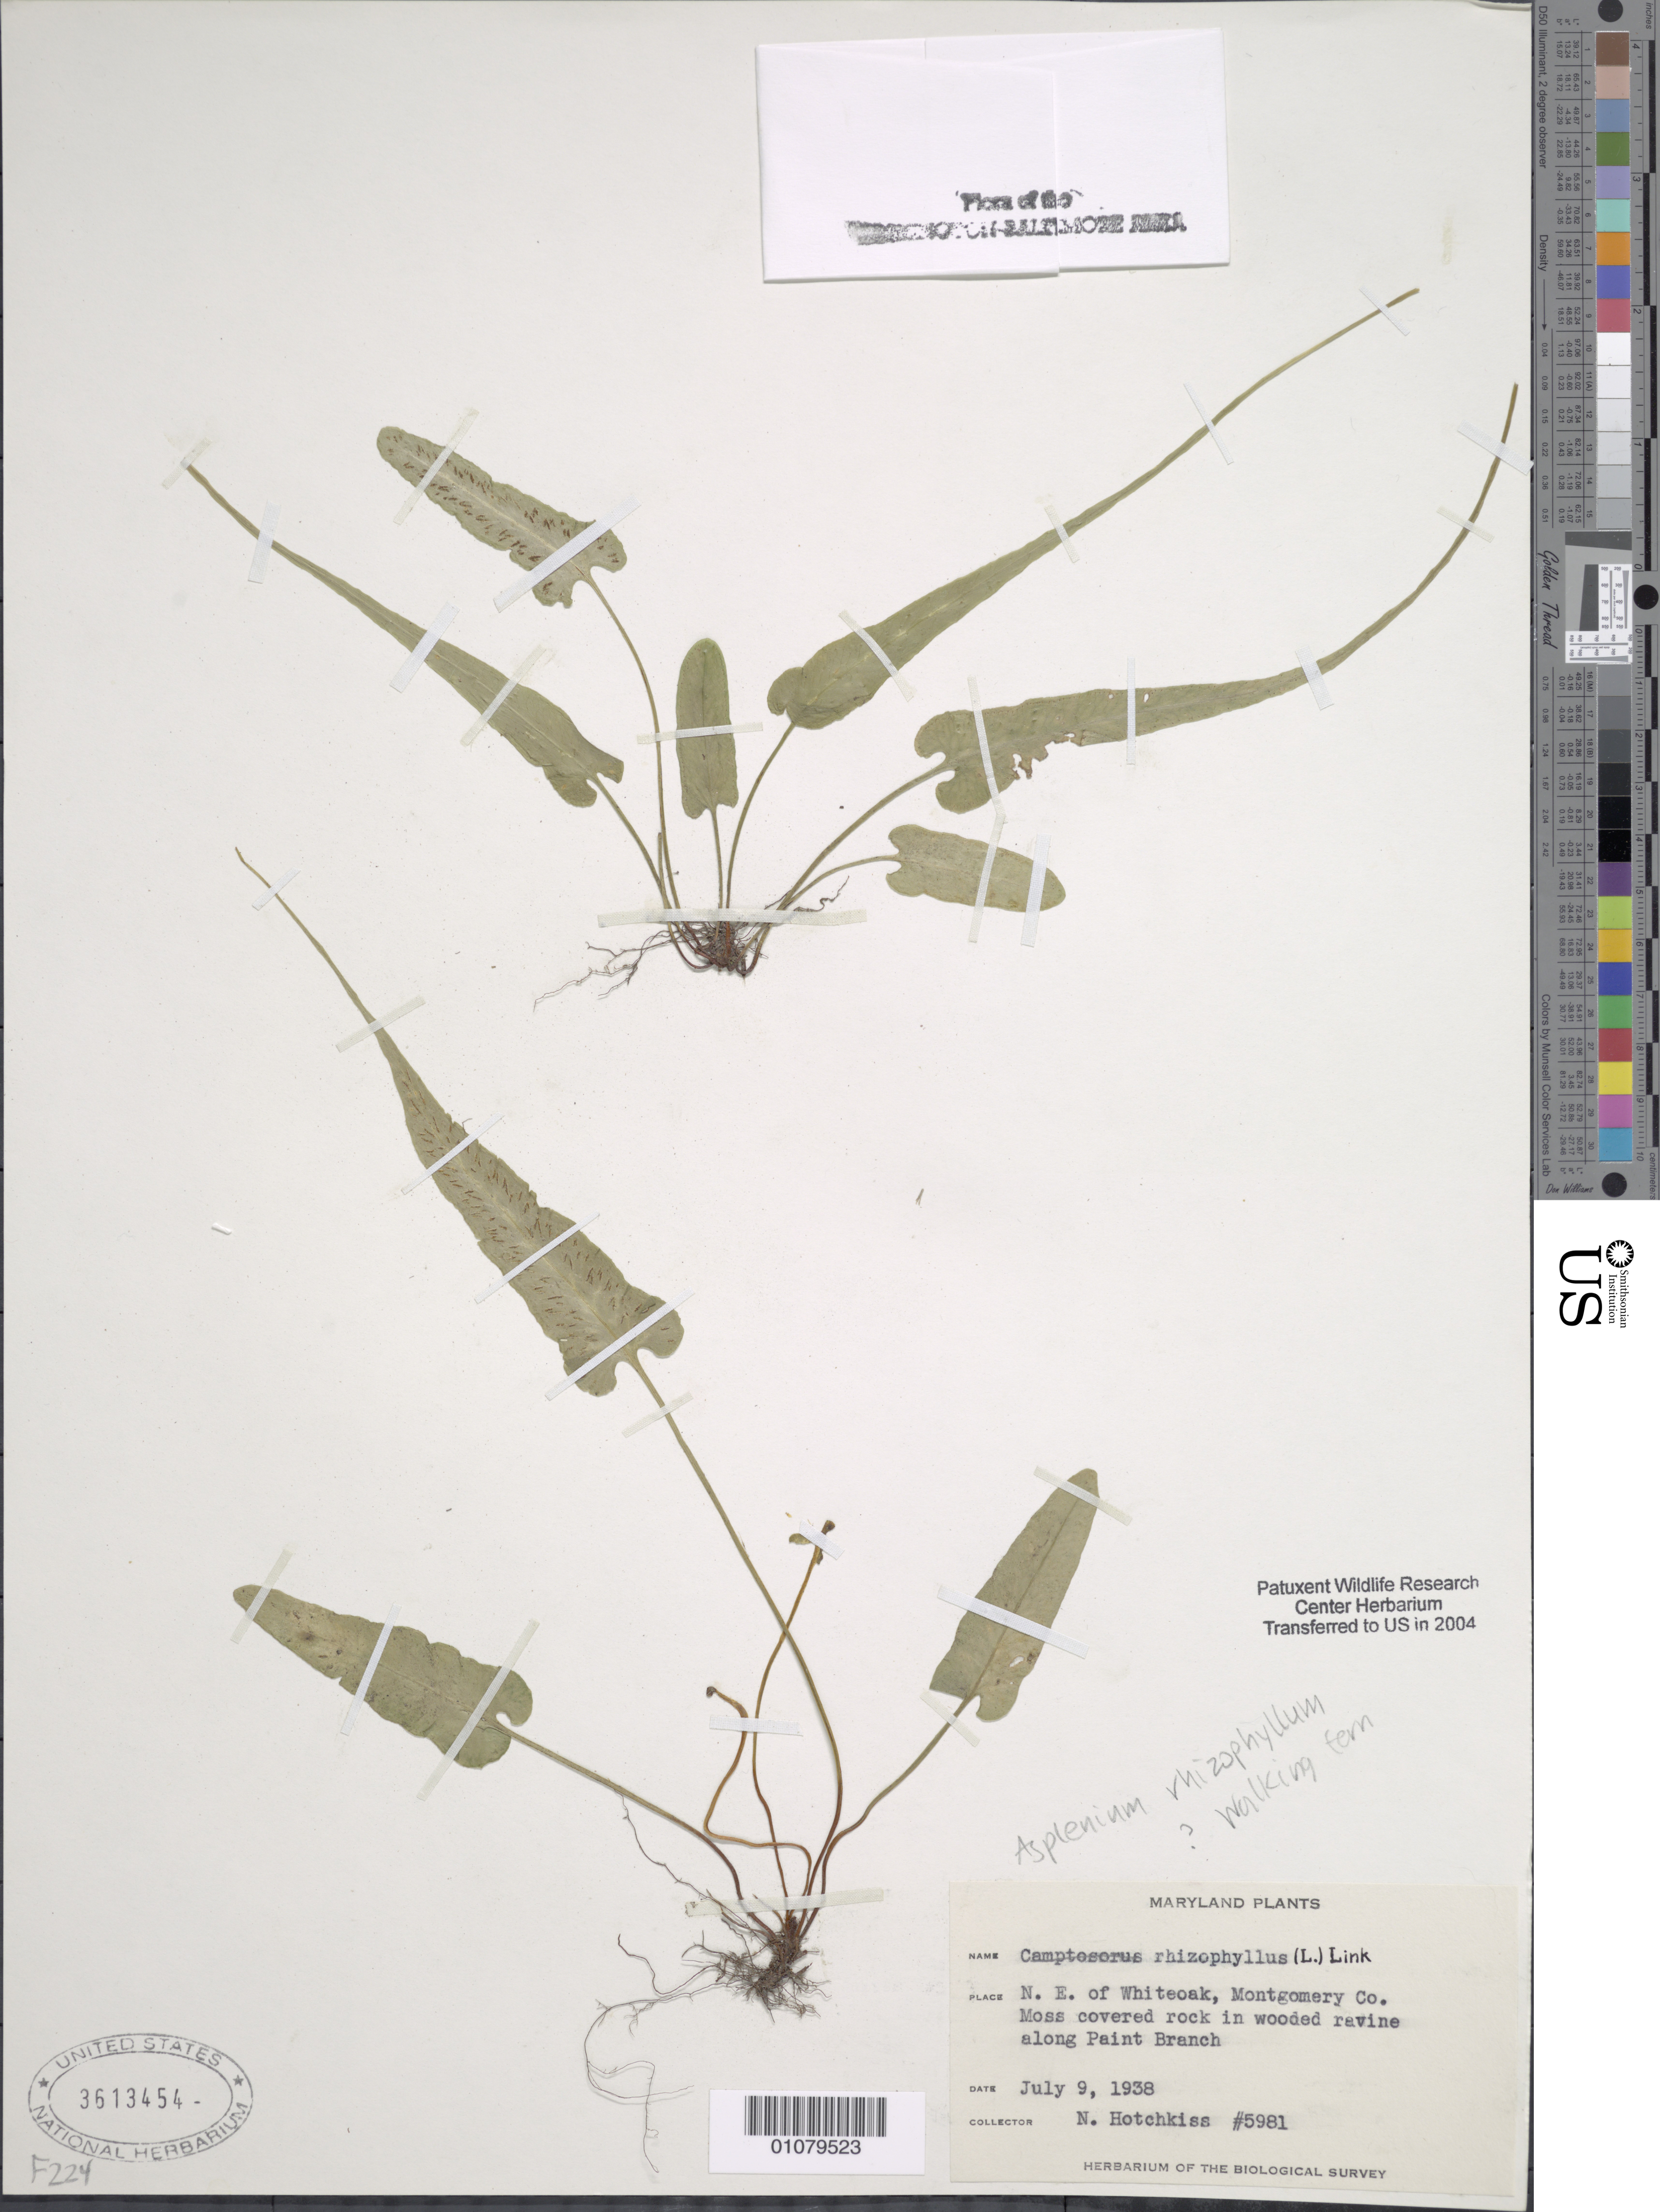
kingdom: Plantae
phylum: Tracheophyta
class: Polypodiopsida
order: Polypodiales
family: Aspleniaceae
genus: Asplenium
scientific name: Asplenium rhizophyllum var. auriculatum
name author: Hieron.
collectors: N. Hotchkiss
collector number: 5981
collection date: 1938-07-09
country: United States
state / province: Maryland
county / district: Montgomery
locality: N.E. of Whiteoak, along Paint Branch.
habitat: Moss-covered rock in wooded ravine.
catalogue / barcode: US 3613454